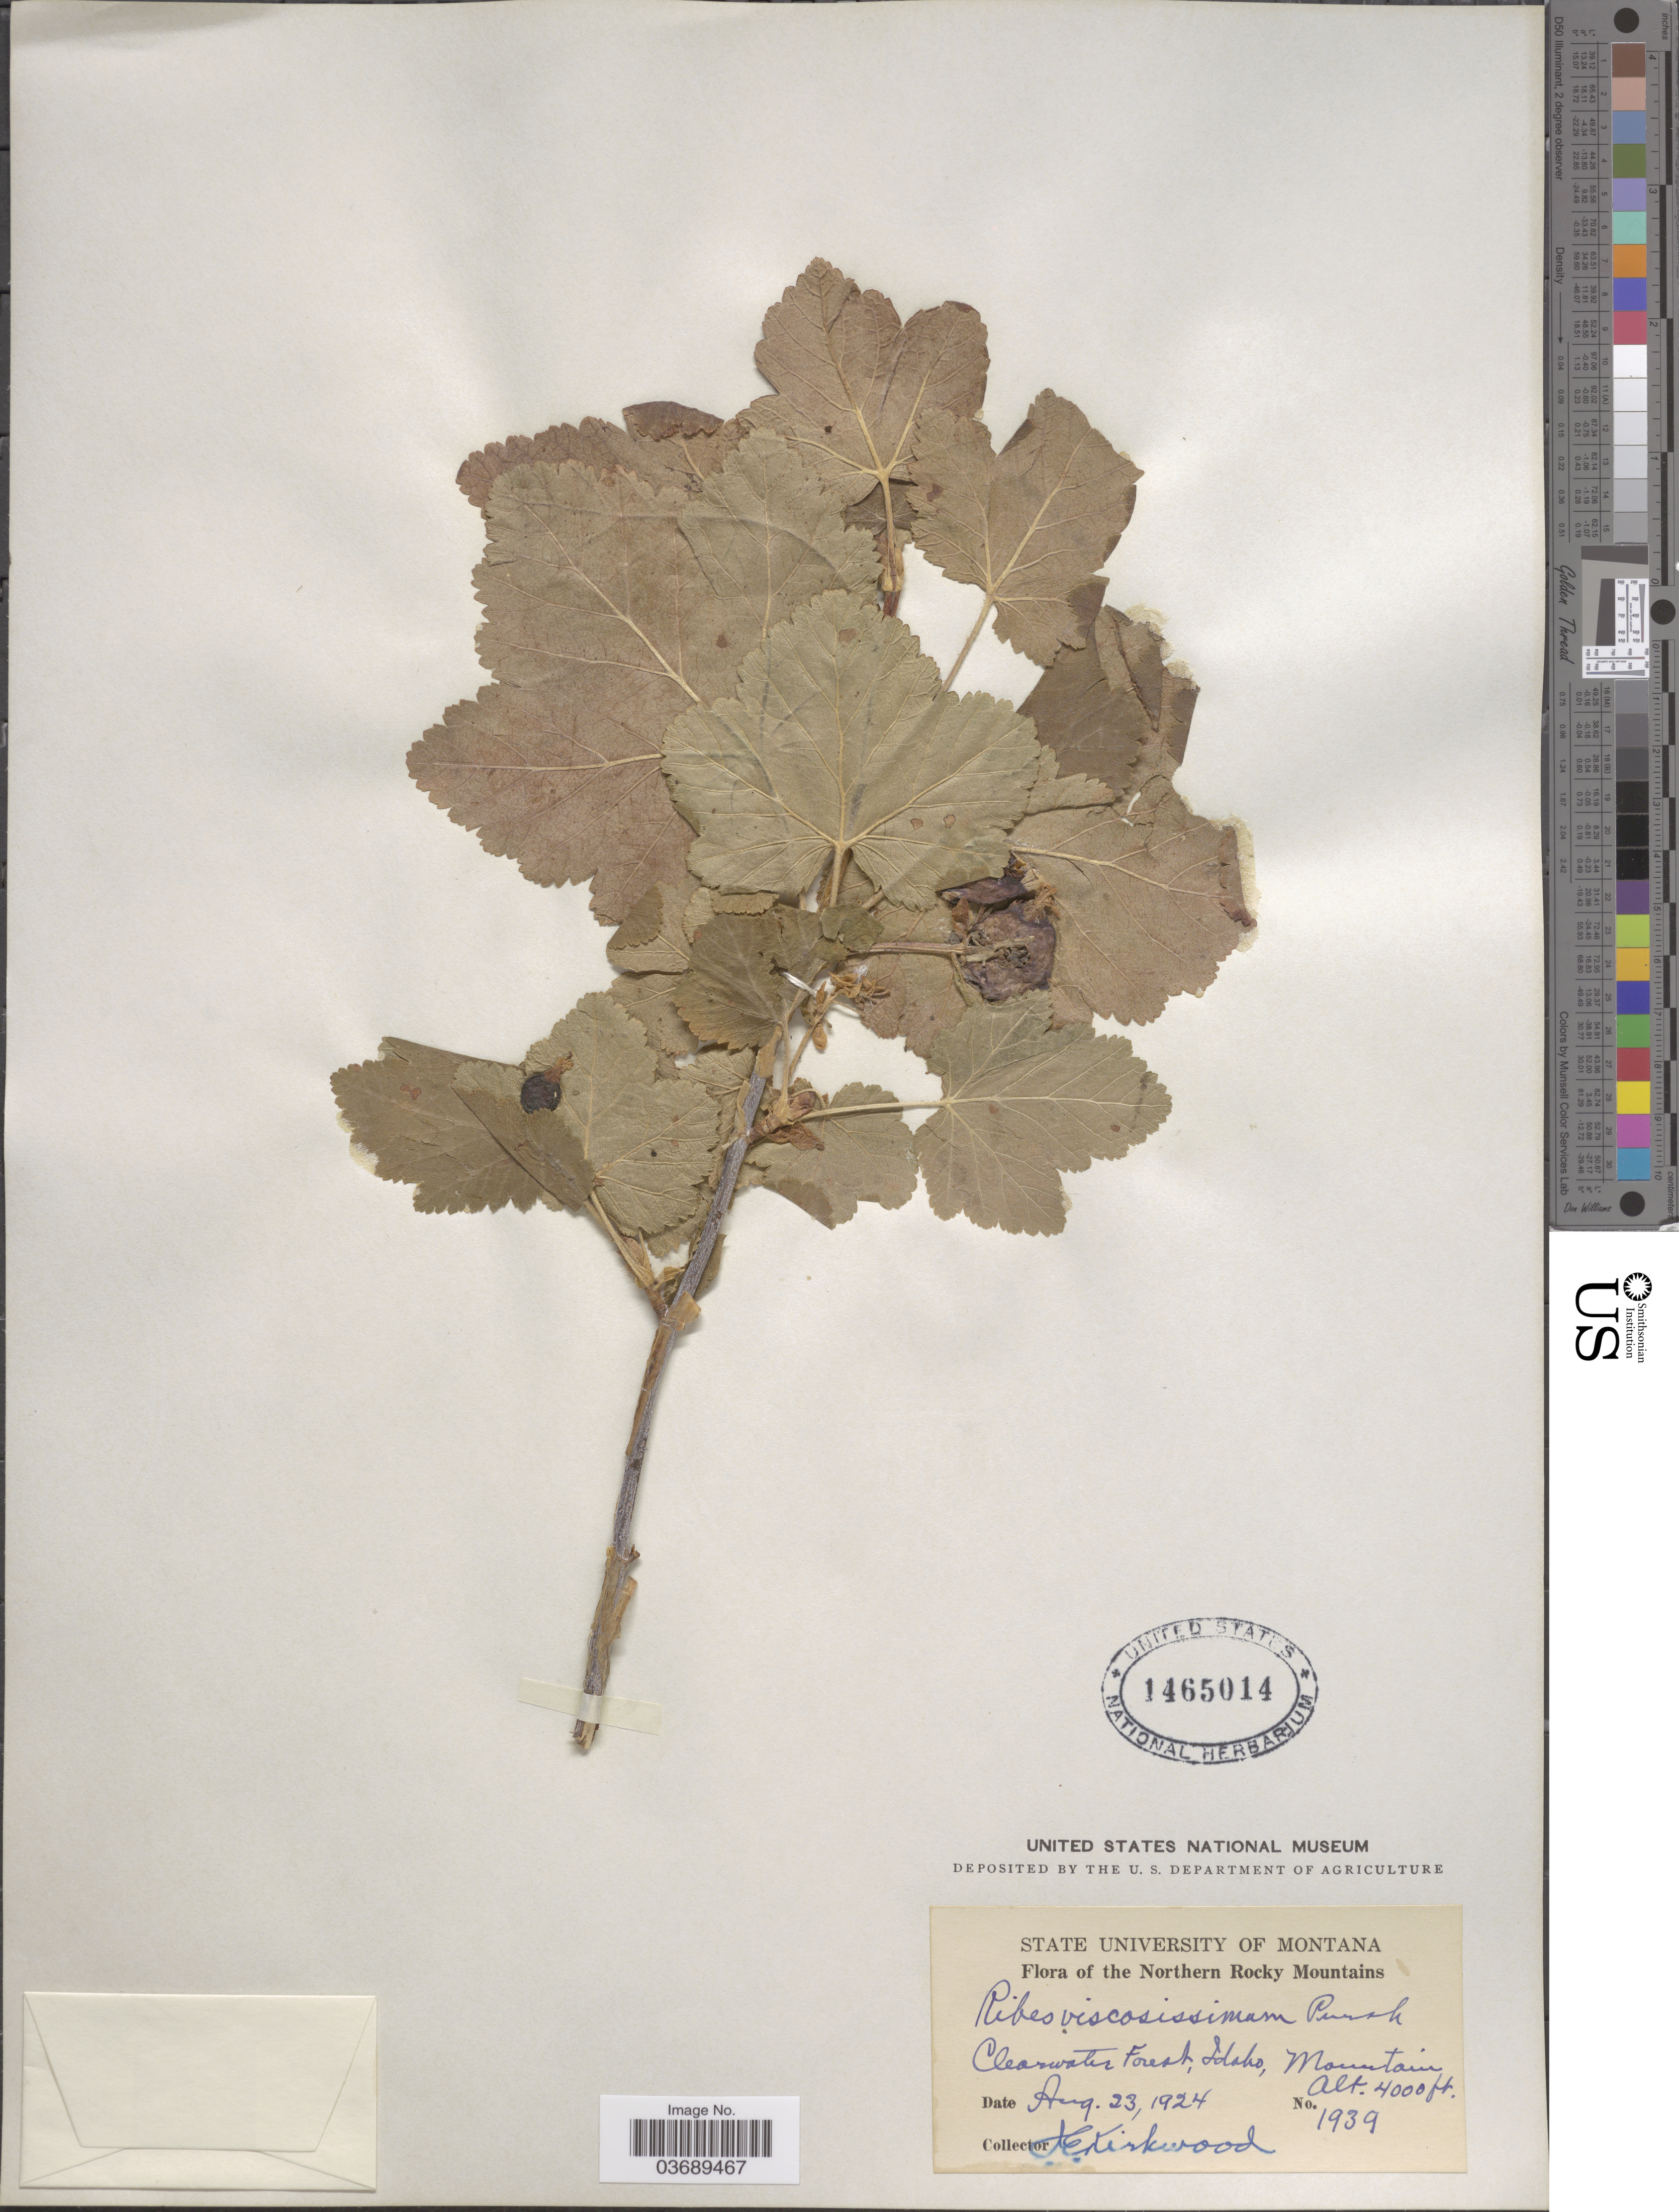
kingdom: Plantae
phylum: Tracheophyta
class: Magnoliopsida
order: Saxifragales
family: Grossulariaceae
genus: Ribes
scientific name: Ribes viscosissimum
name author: Pursh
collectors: J. Kirkwood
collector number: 1939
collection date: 1924-08-23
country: United States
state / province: Idaho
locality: Northern Rocky Mountains. Clearwater Forest, Mountain.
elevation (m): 1219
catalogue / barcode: US 1465014